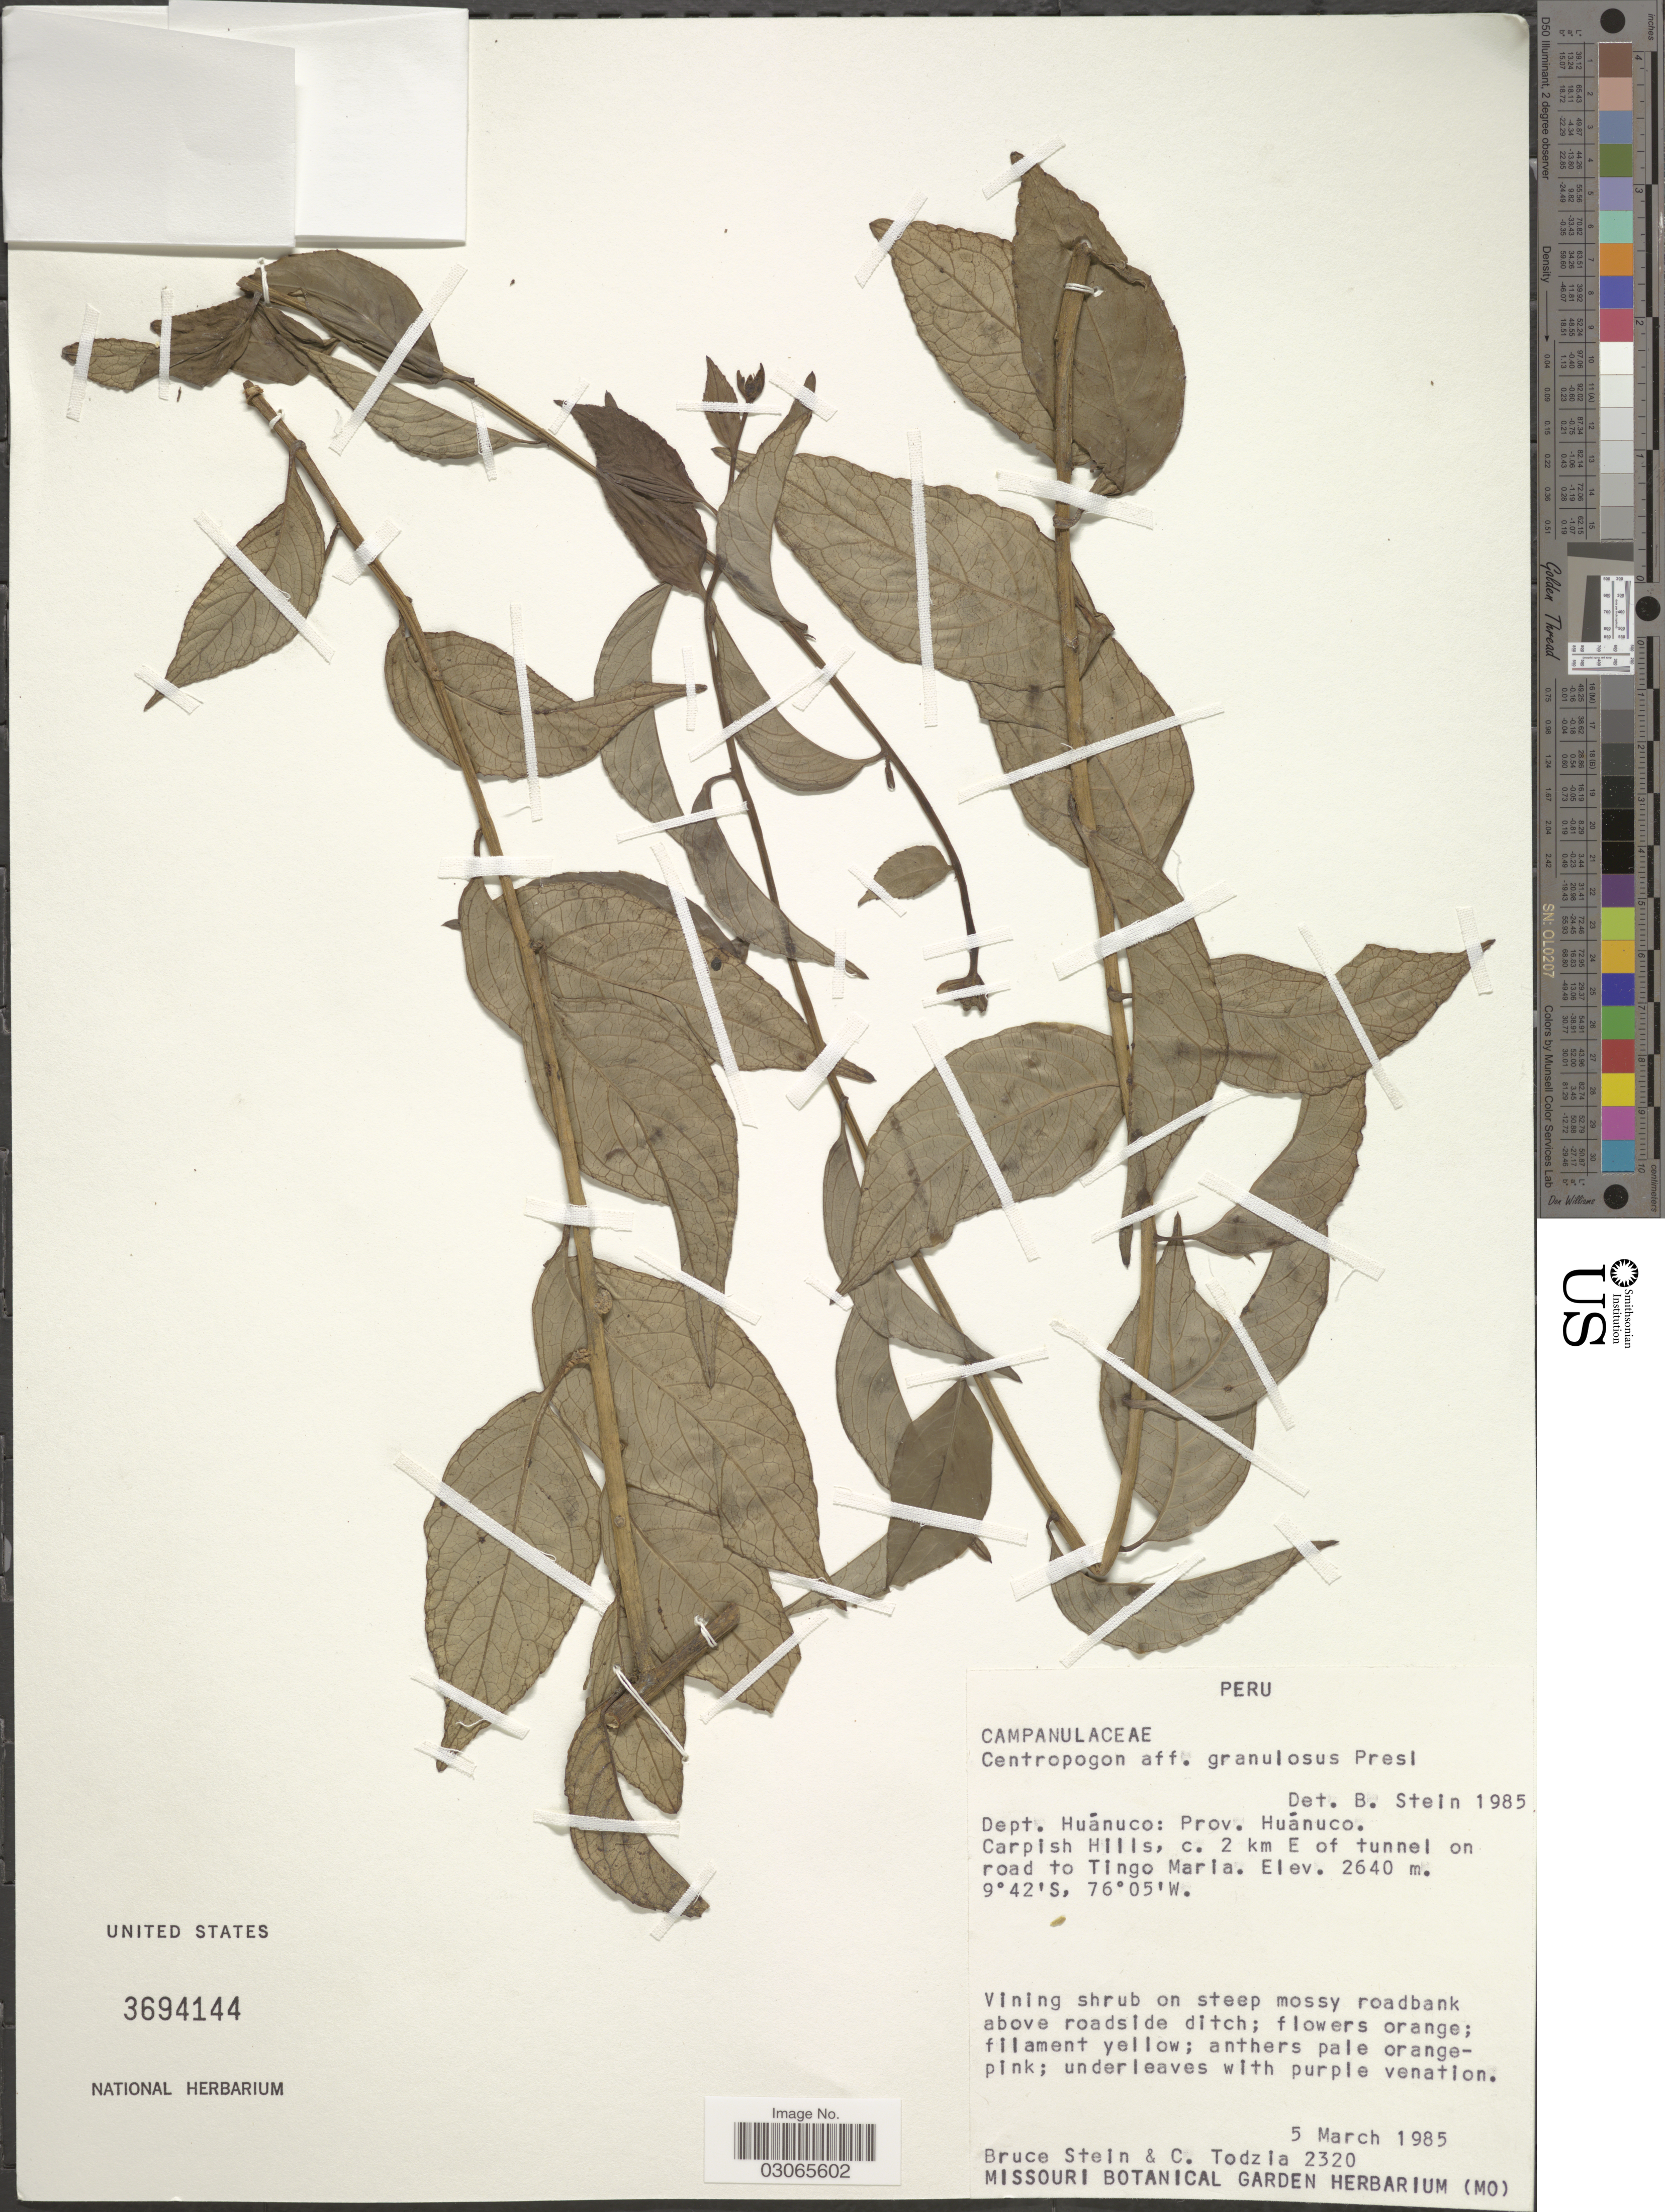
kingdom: Plantae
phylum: Tracheophyta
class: Magnoliopsida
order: Asterales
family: Campanulaceae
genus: Centropogon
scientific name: Centropogon granulosus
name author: C. Presl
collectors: B. A. Stein & C. A. Todzia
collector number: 2320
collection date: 1985-03-05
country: Peru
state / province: Huánuco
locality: Dept. Huánuco: Prov. Huánuco. Carpish Hills, c. 2 km E of tunnel on road to Tingo Maria.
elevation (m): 2640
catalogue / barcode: US 3694144